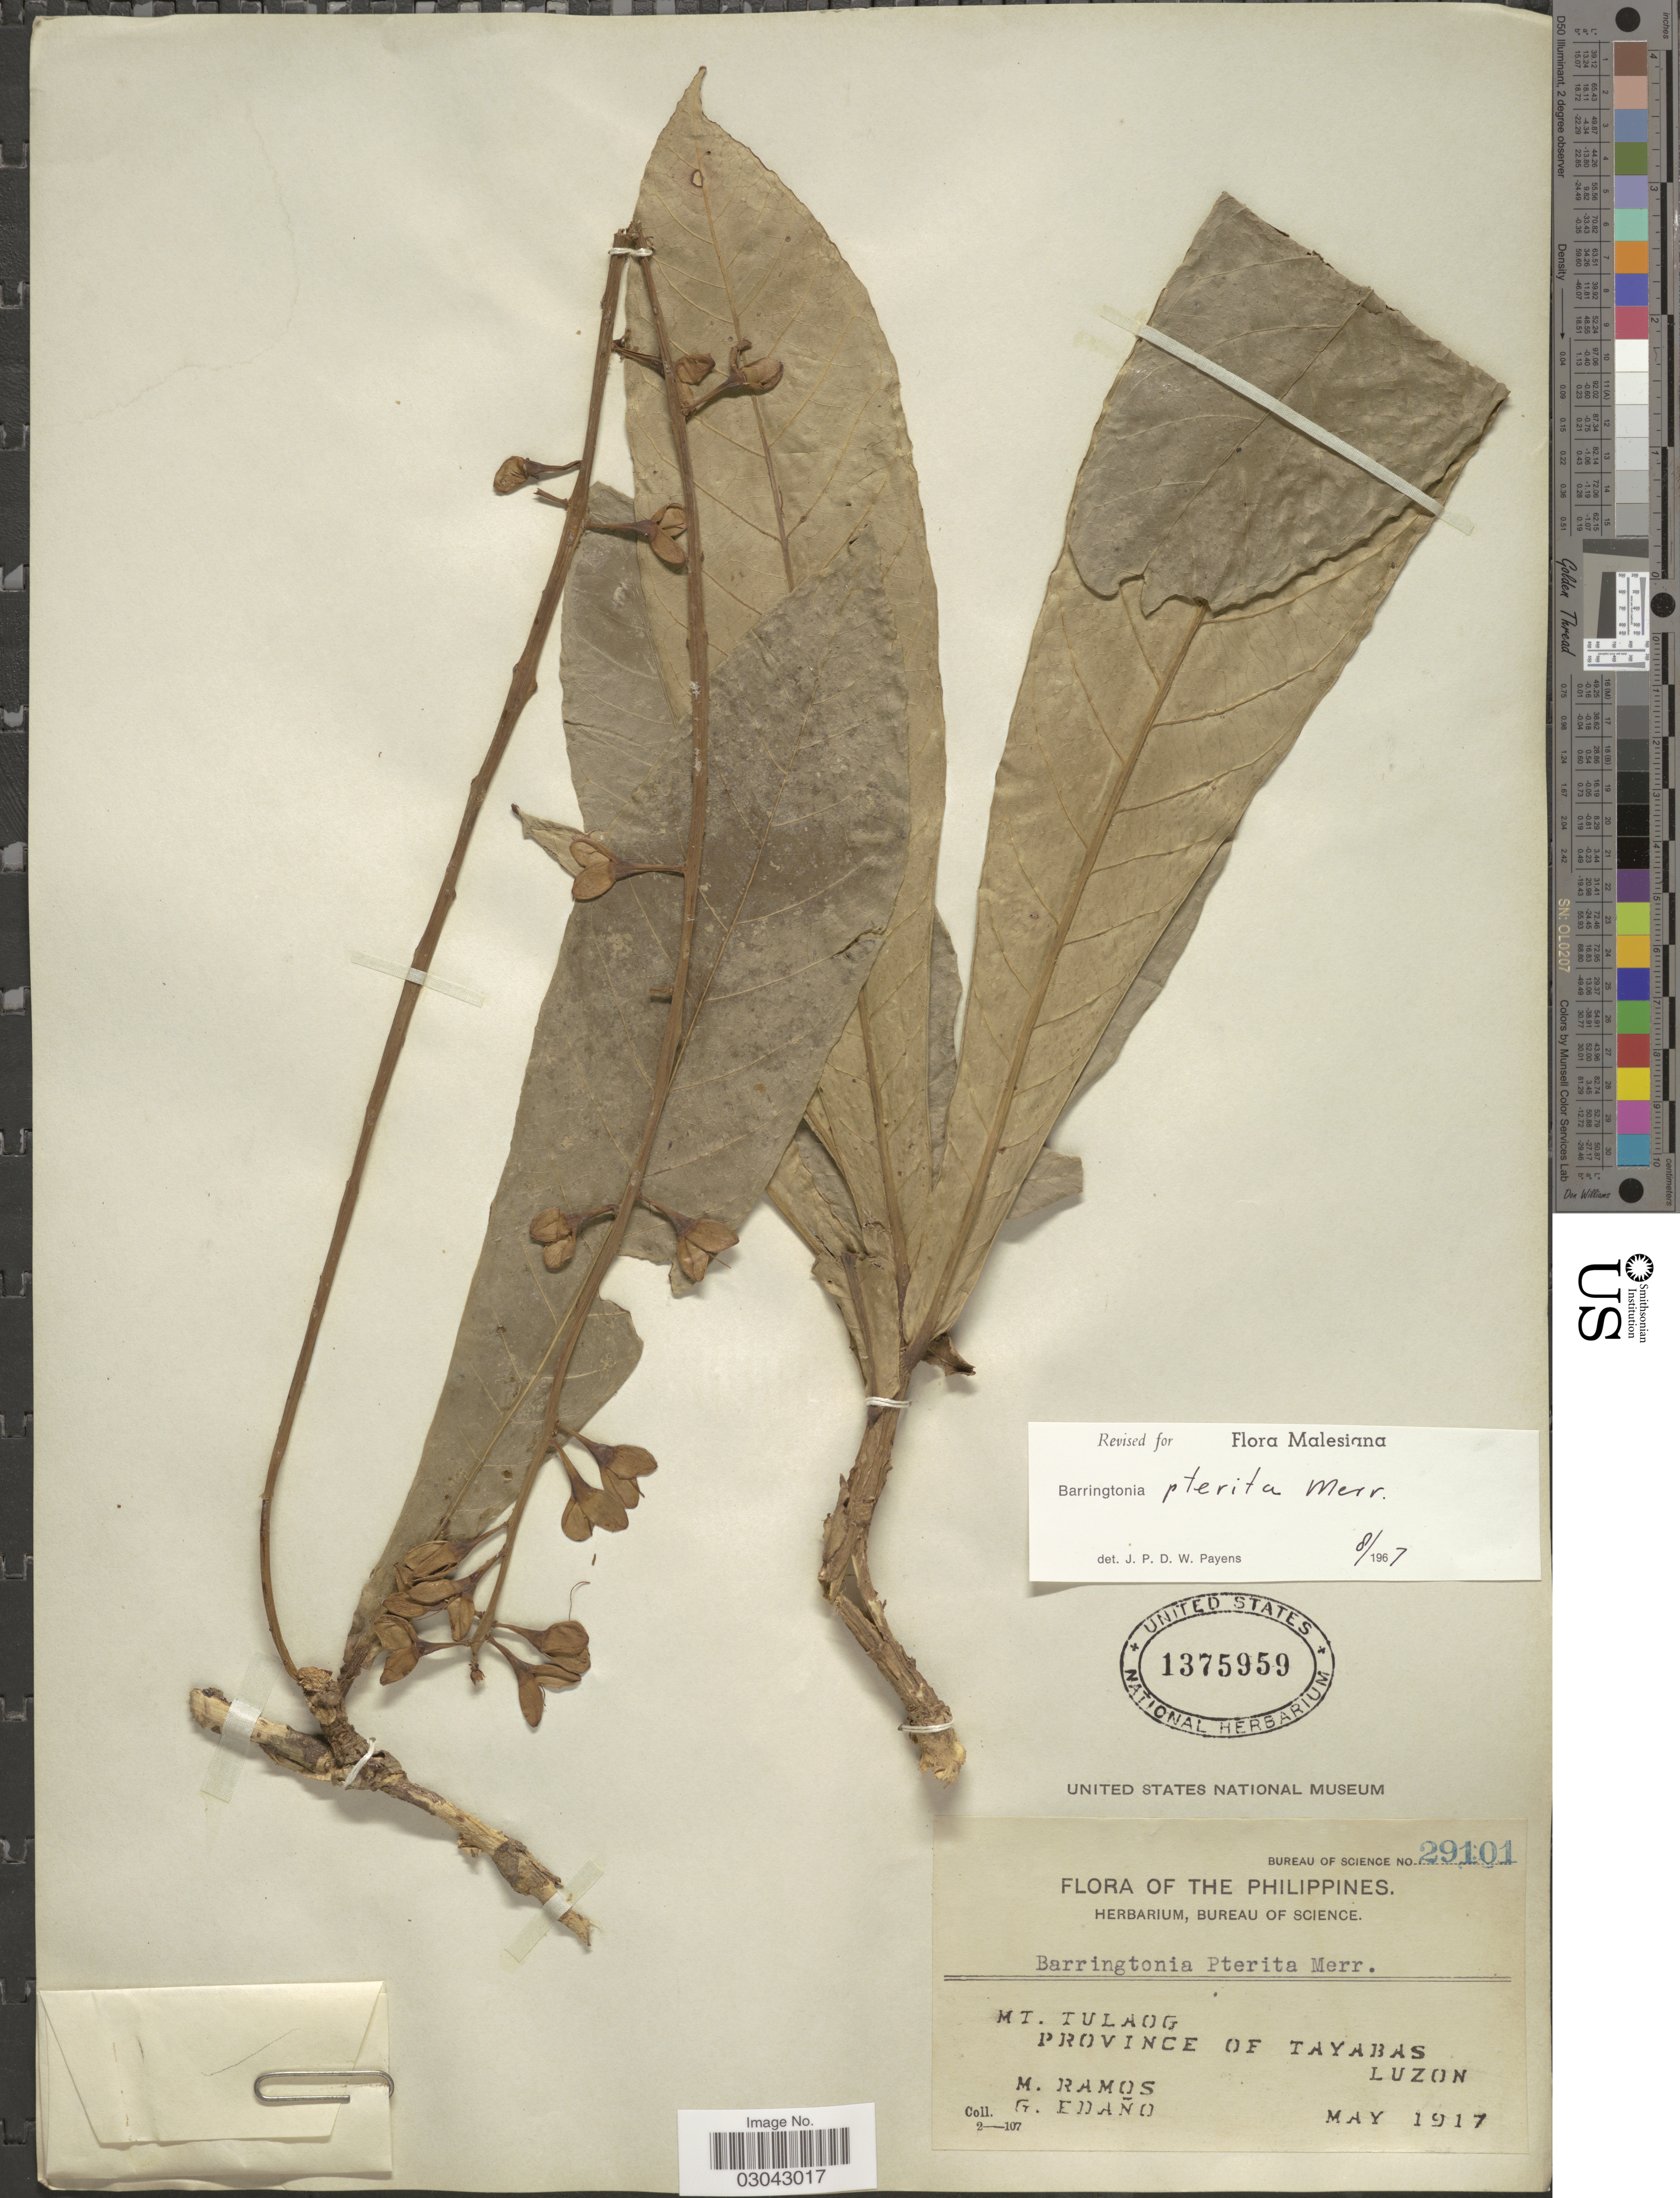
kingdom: Plantae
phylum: Tracheophyta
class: Magnoliopsida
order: Ericales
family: Lecythidaceae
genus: Barringtonia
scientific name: Barringtonia pterita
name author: Merr.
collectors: M. Ramos & G. Edaño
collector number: Bureau of Science 29101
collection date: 1917-05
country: Philippines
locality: Mt. Tulaog, Province of Tayabas, Luzon.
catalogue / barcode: US 1375959